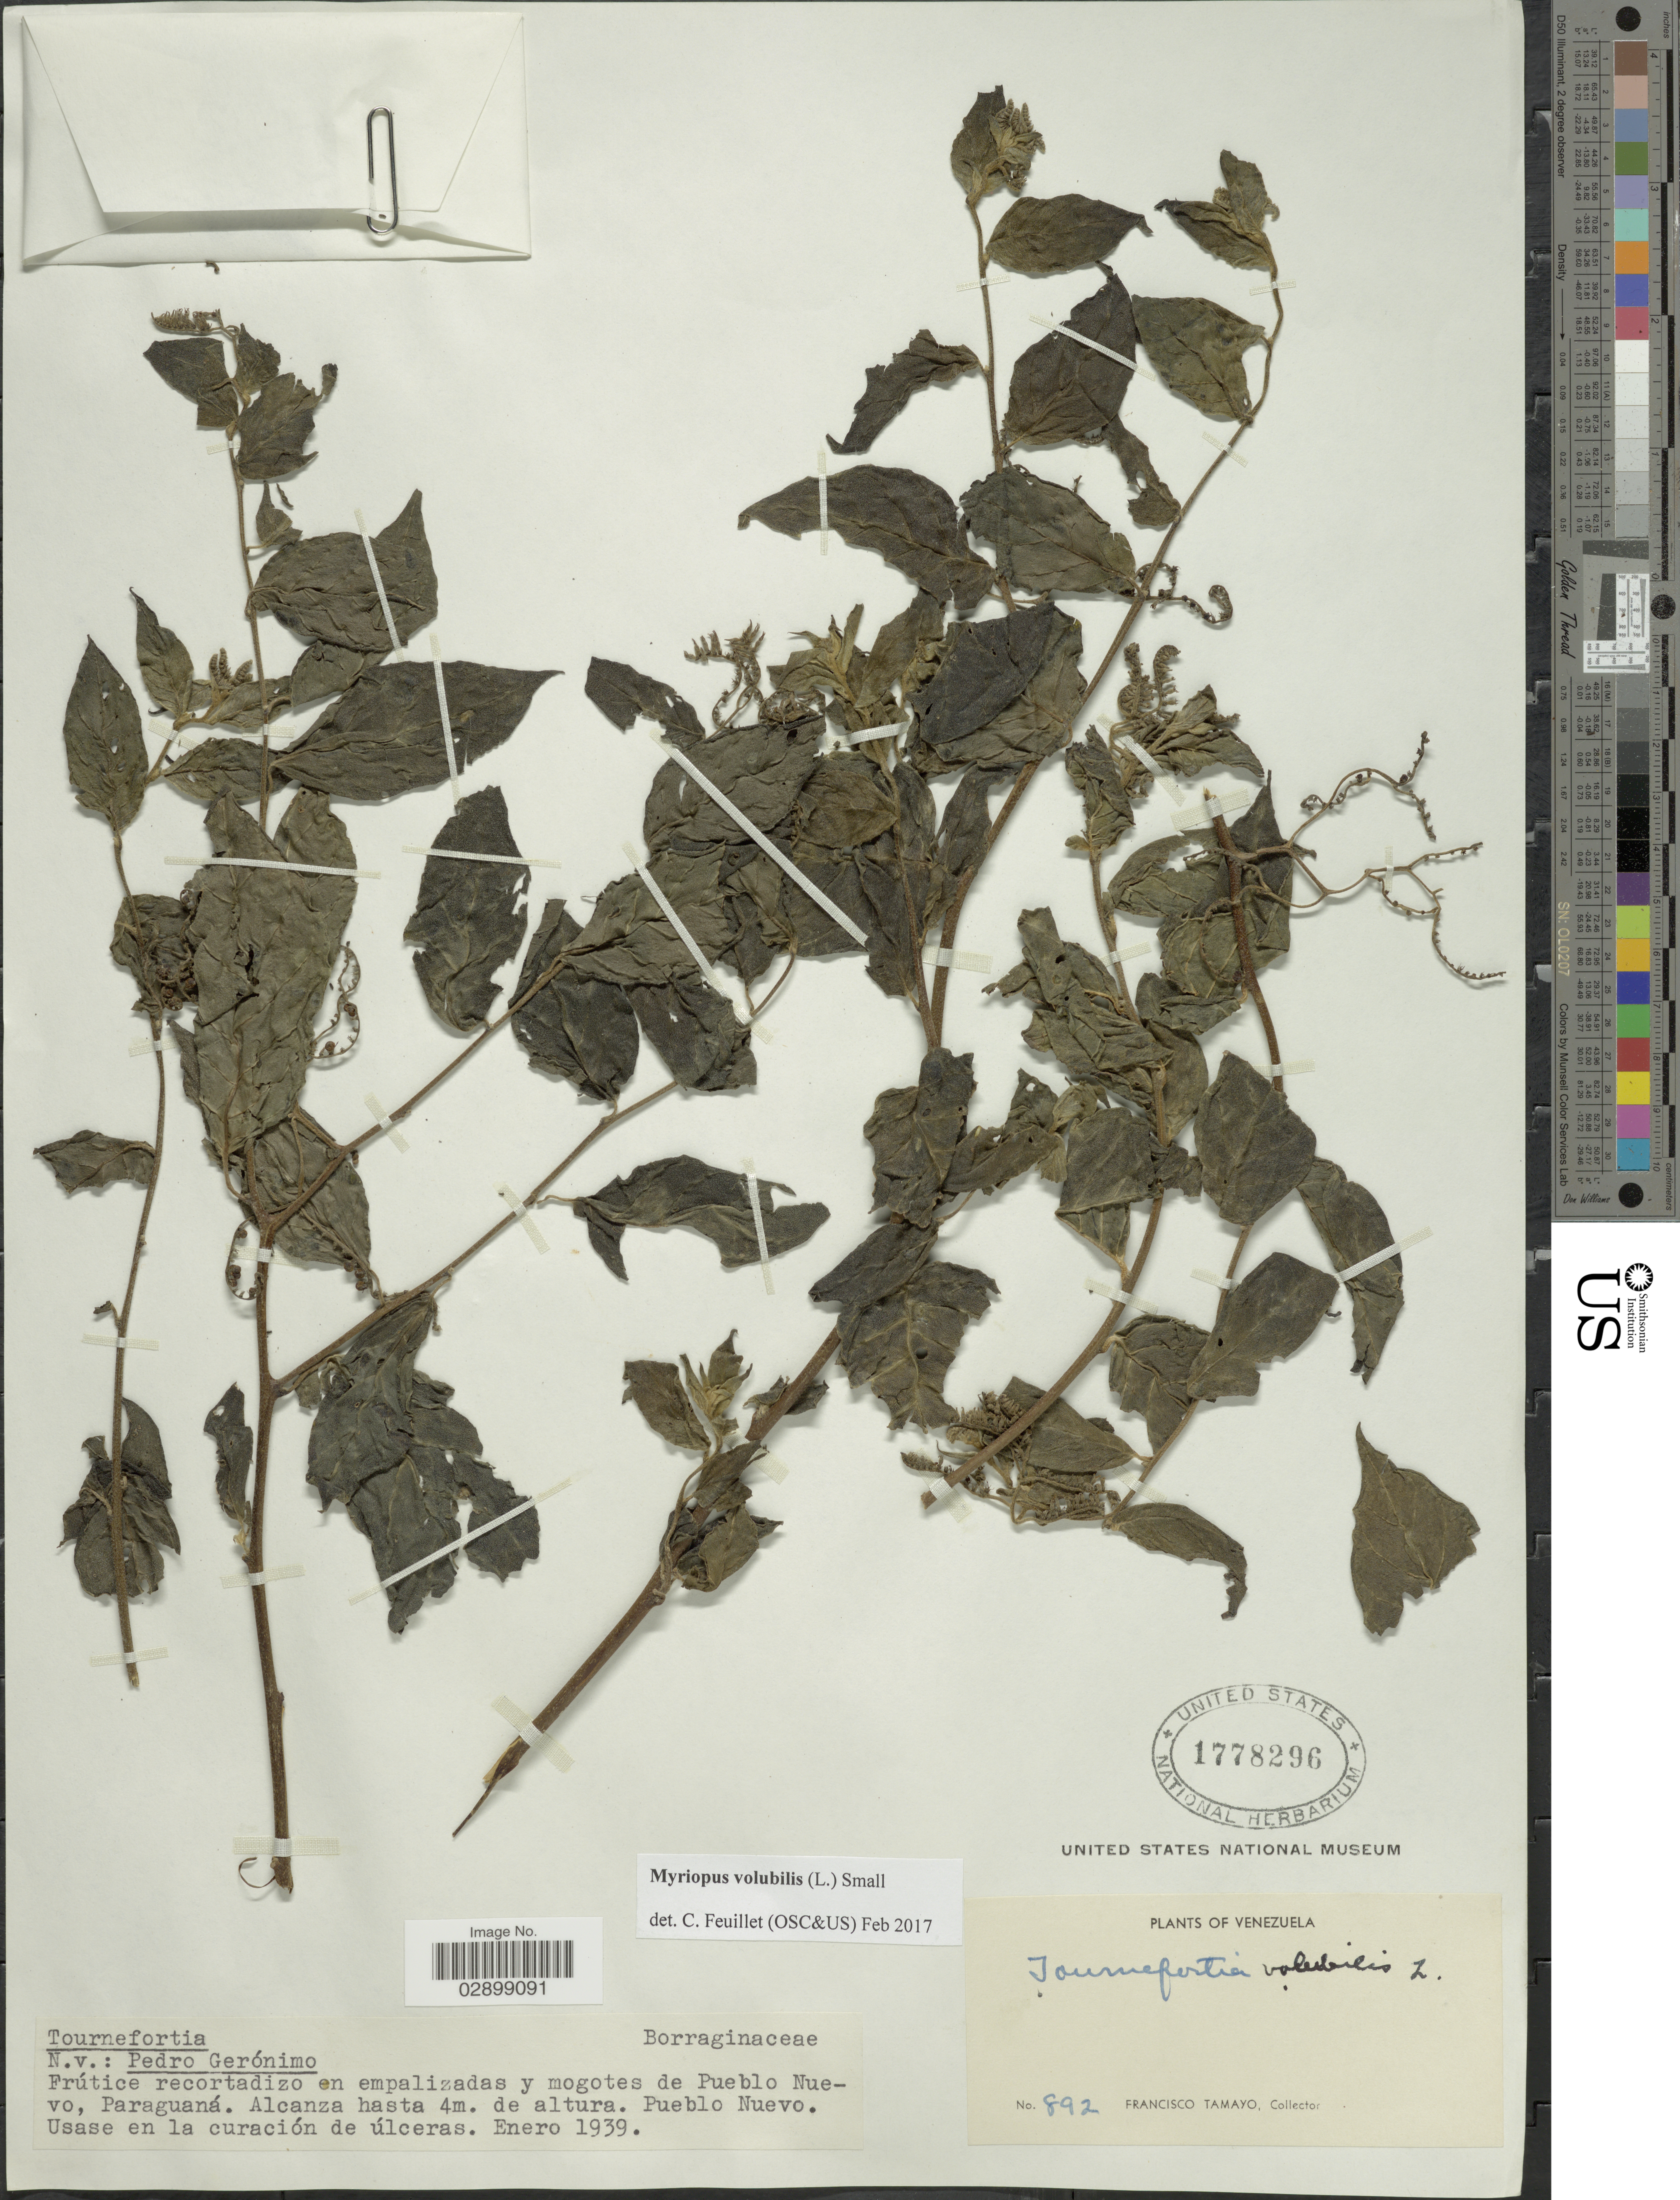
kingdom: Plantae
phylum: Tracheophyta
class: Magnoliopsida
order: Boraginales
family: Heliotropiaceae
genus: Myriopus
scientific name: Myriopus volubilis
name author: (L.) Small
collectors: F. Tamayo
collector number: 892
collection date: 1939-01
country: Venezuela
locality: En empalizadas y mogotes de Pueblo Nuevo, Paraguaná. Pueblo Nuevo.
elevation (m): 4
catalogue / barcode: US 1778296